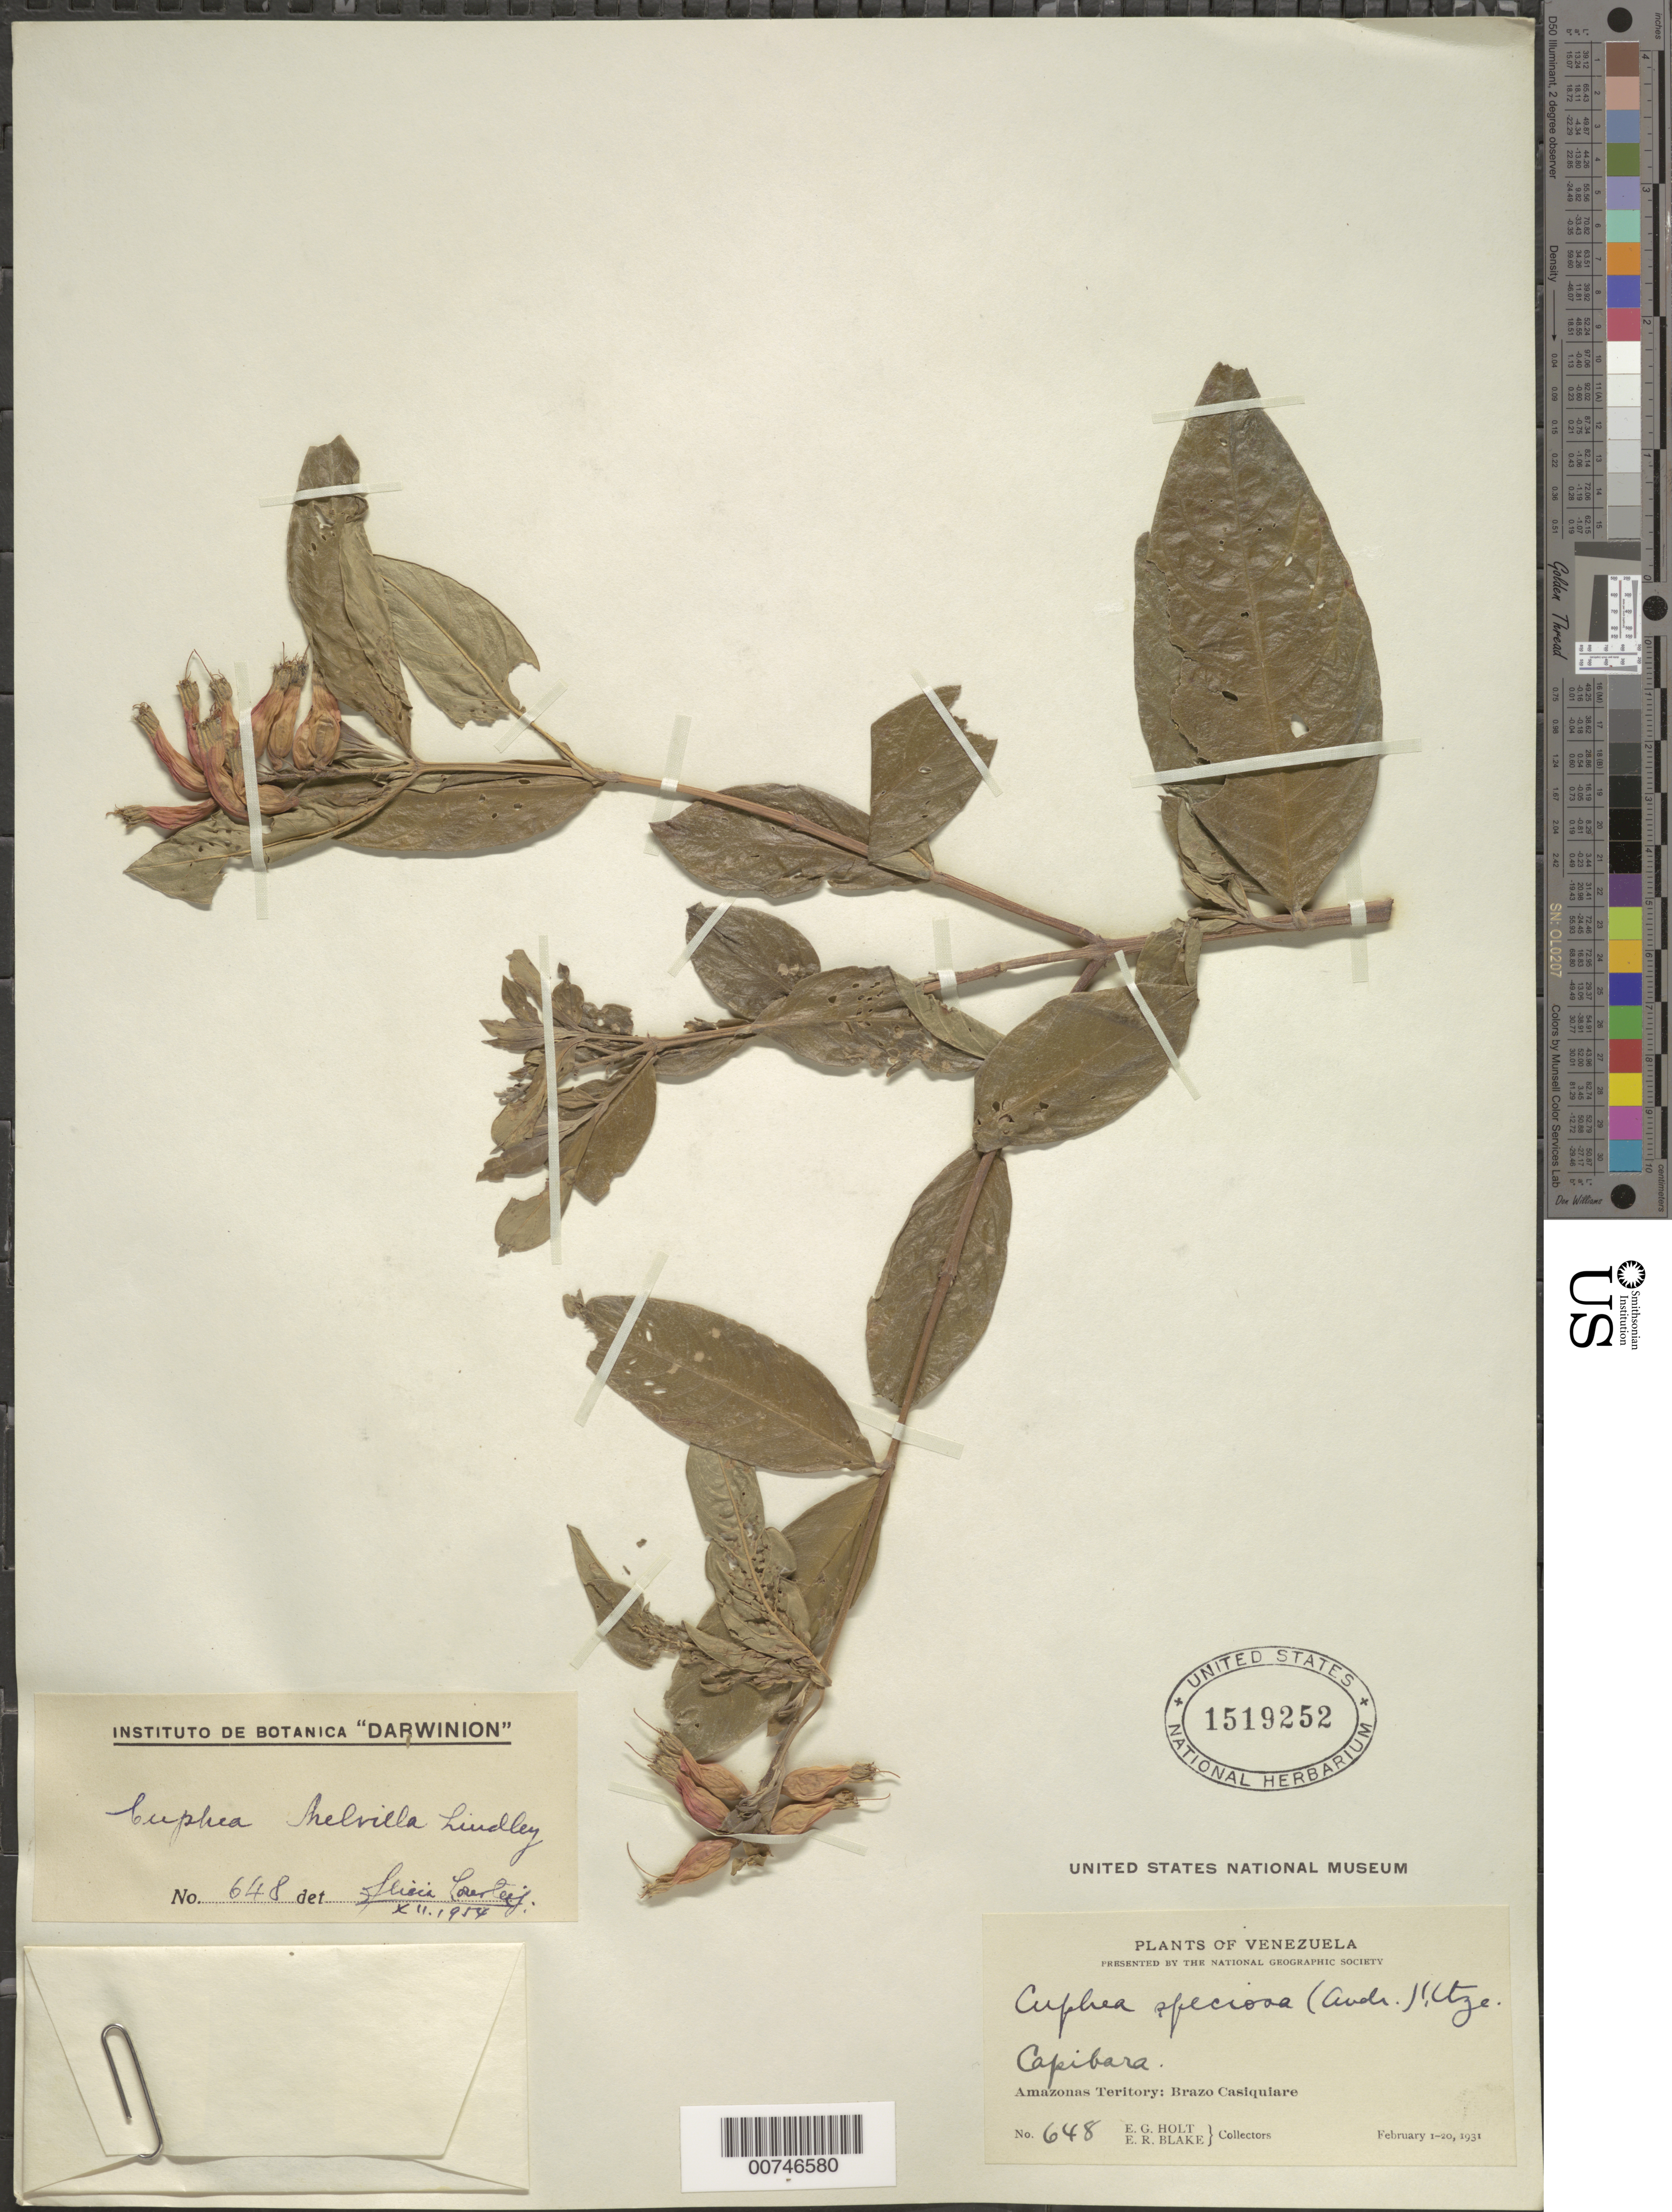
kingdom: Plantae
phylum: Tracheophyta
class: Magnoliopsida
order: Myrtales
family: Lythraceae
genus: Cuphea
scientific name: Cuphea melvilla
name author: Lindl.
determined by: Lourteig, A.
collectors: E. Holt & E. R. Blake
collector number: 648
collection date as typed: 1-Feb-31 to 20-Feb-31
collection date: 1931-02-01/1931-02-20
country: Venezuela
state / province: Amazonas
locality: Brazo Casiquiare, Capibara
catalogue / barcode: US 1519252